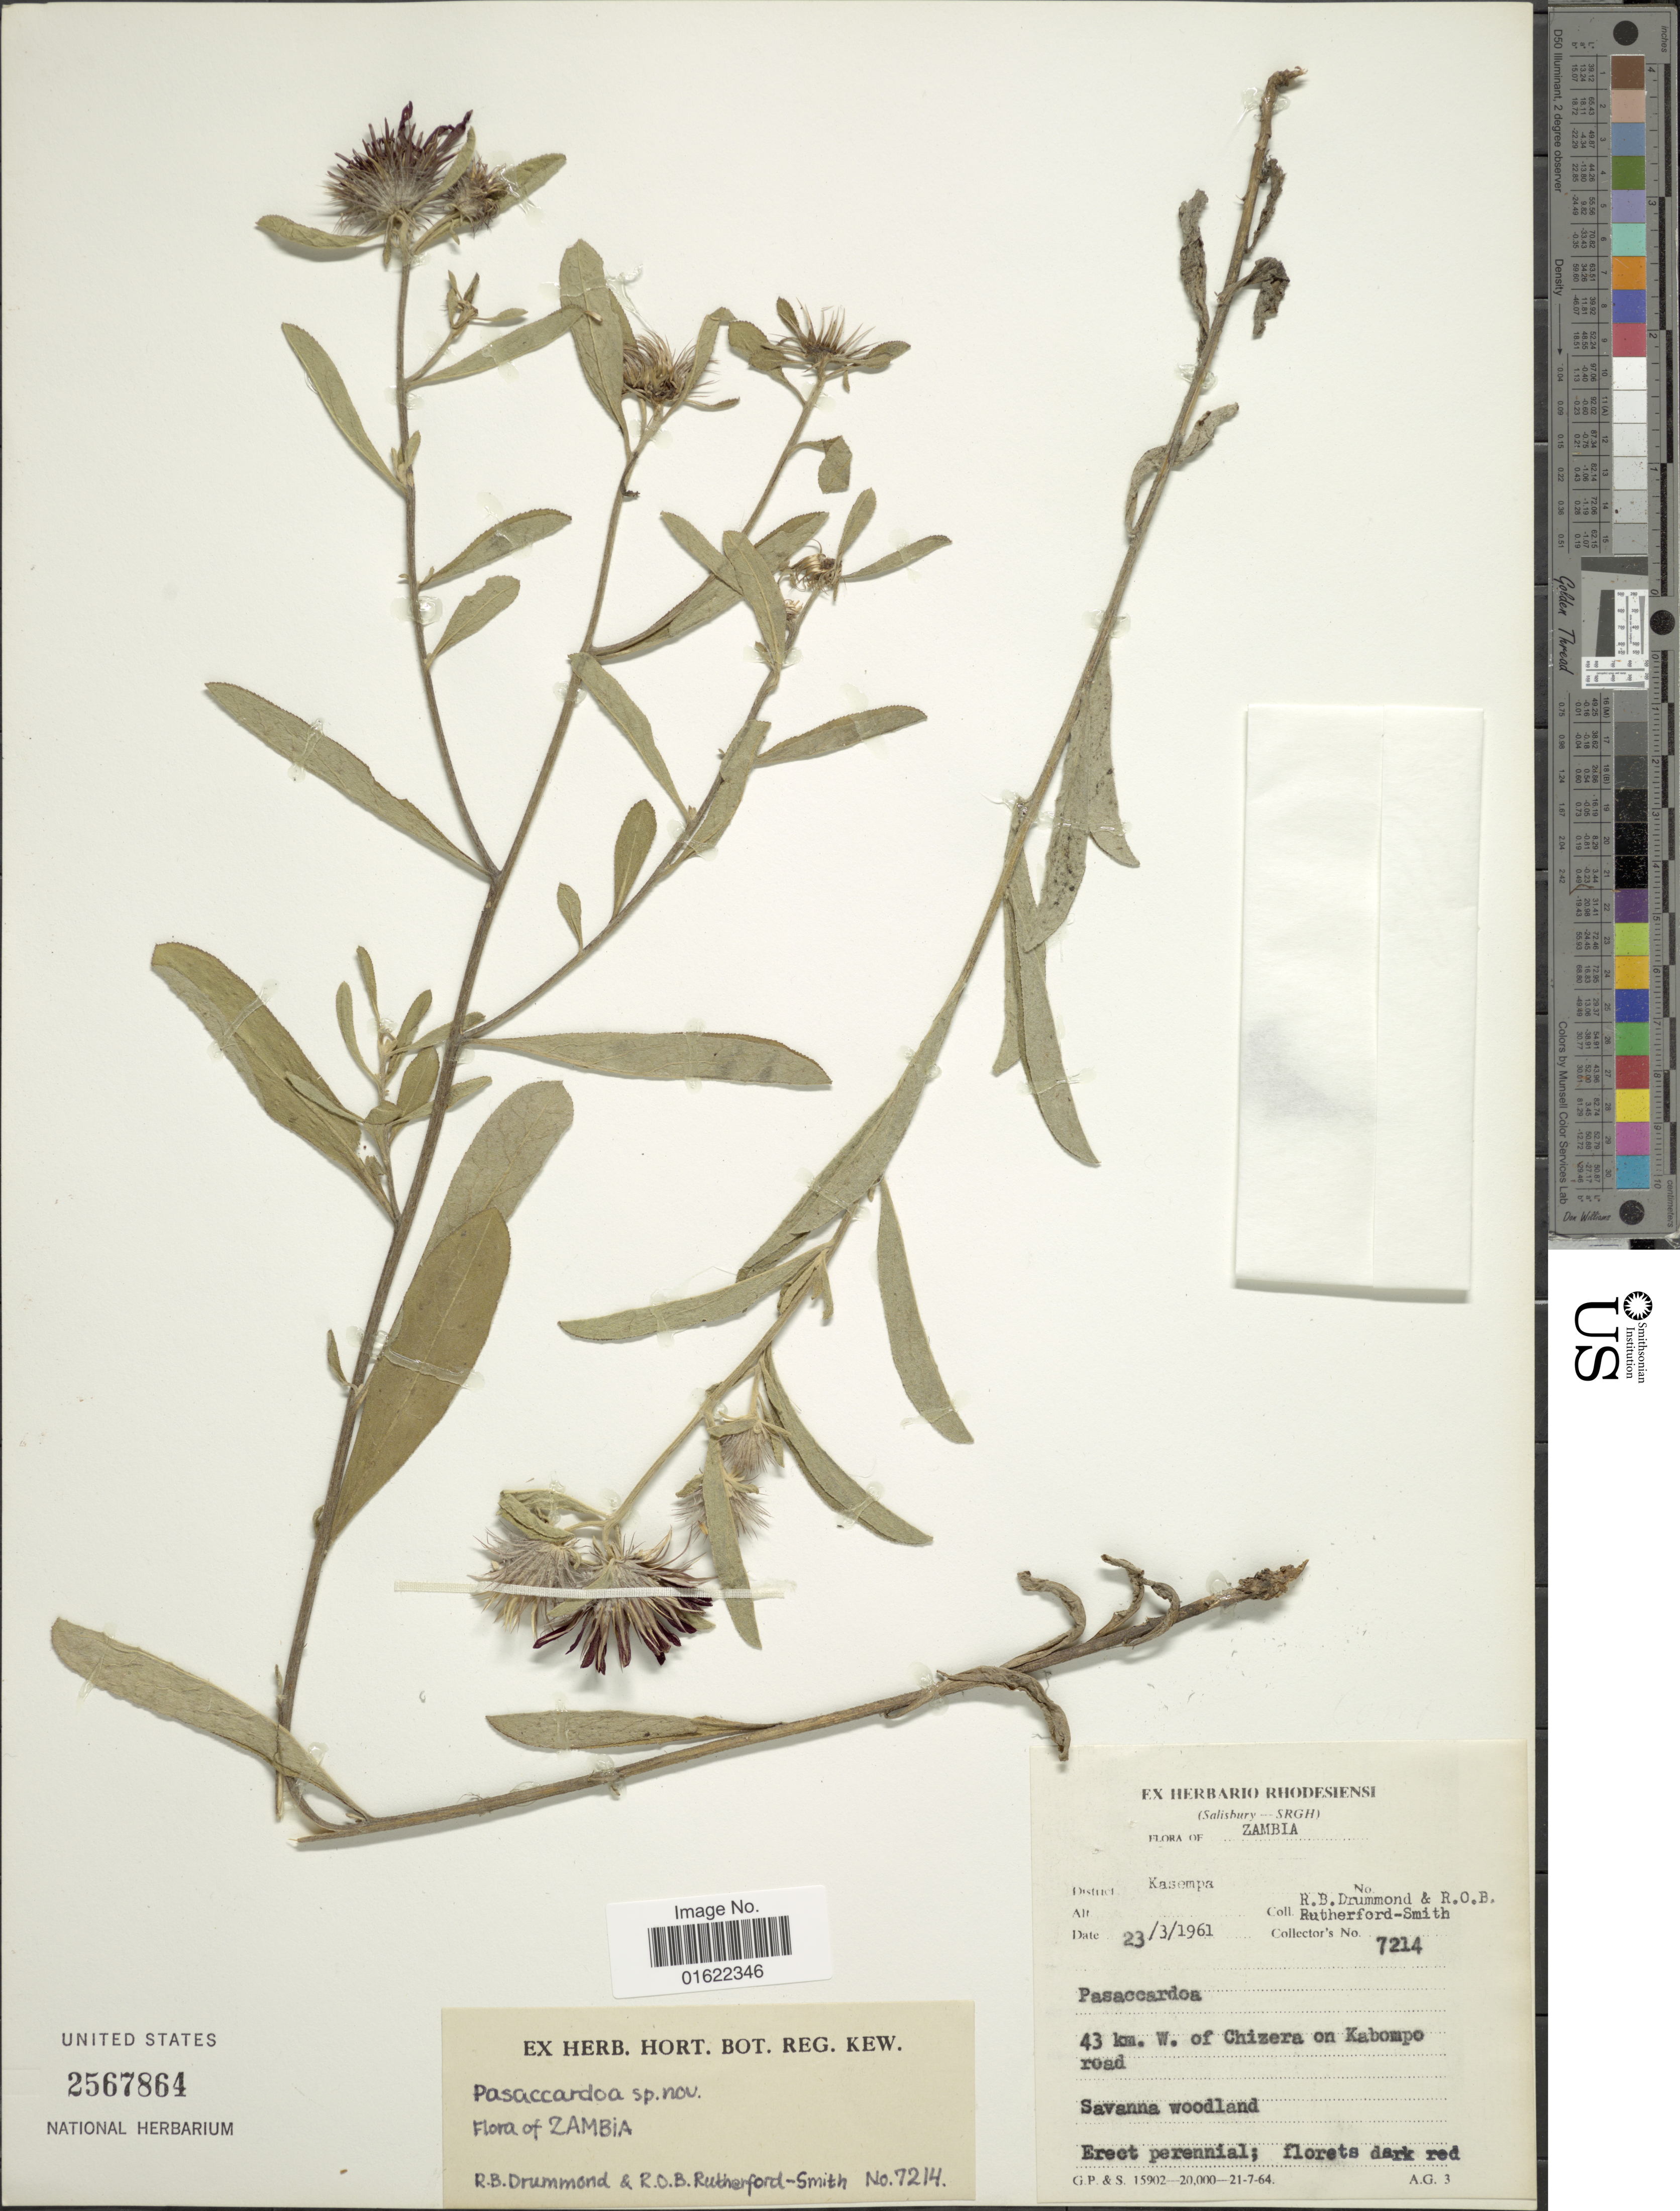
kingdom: Plantae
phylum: Tracheophyta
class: Magnoliopsida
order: Asterales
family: Asteraceae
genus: Pasaccardoa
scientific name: Pasaccardoa sp.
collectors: R. Drummond & R. Rutherford-Smith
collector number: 7214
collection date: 1961-03-23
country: Zambia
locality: District Kasempa. 43 km W. of Chizera on Kabompo road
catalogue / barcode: US 2567864